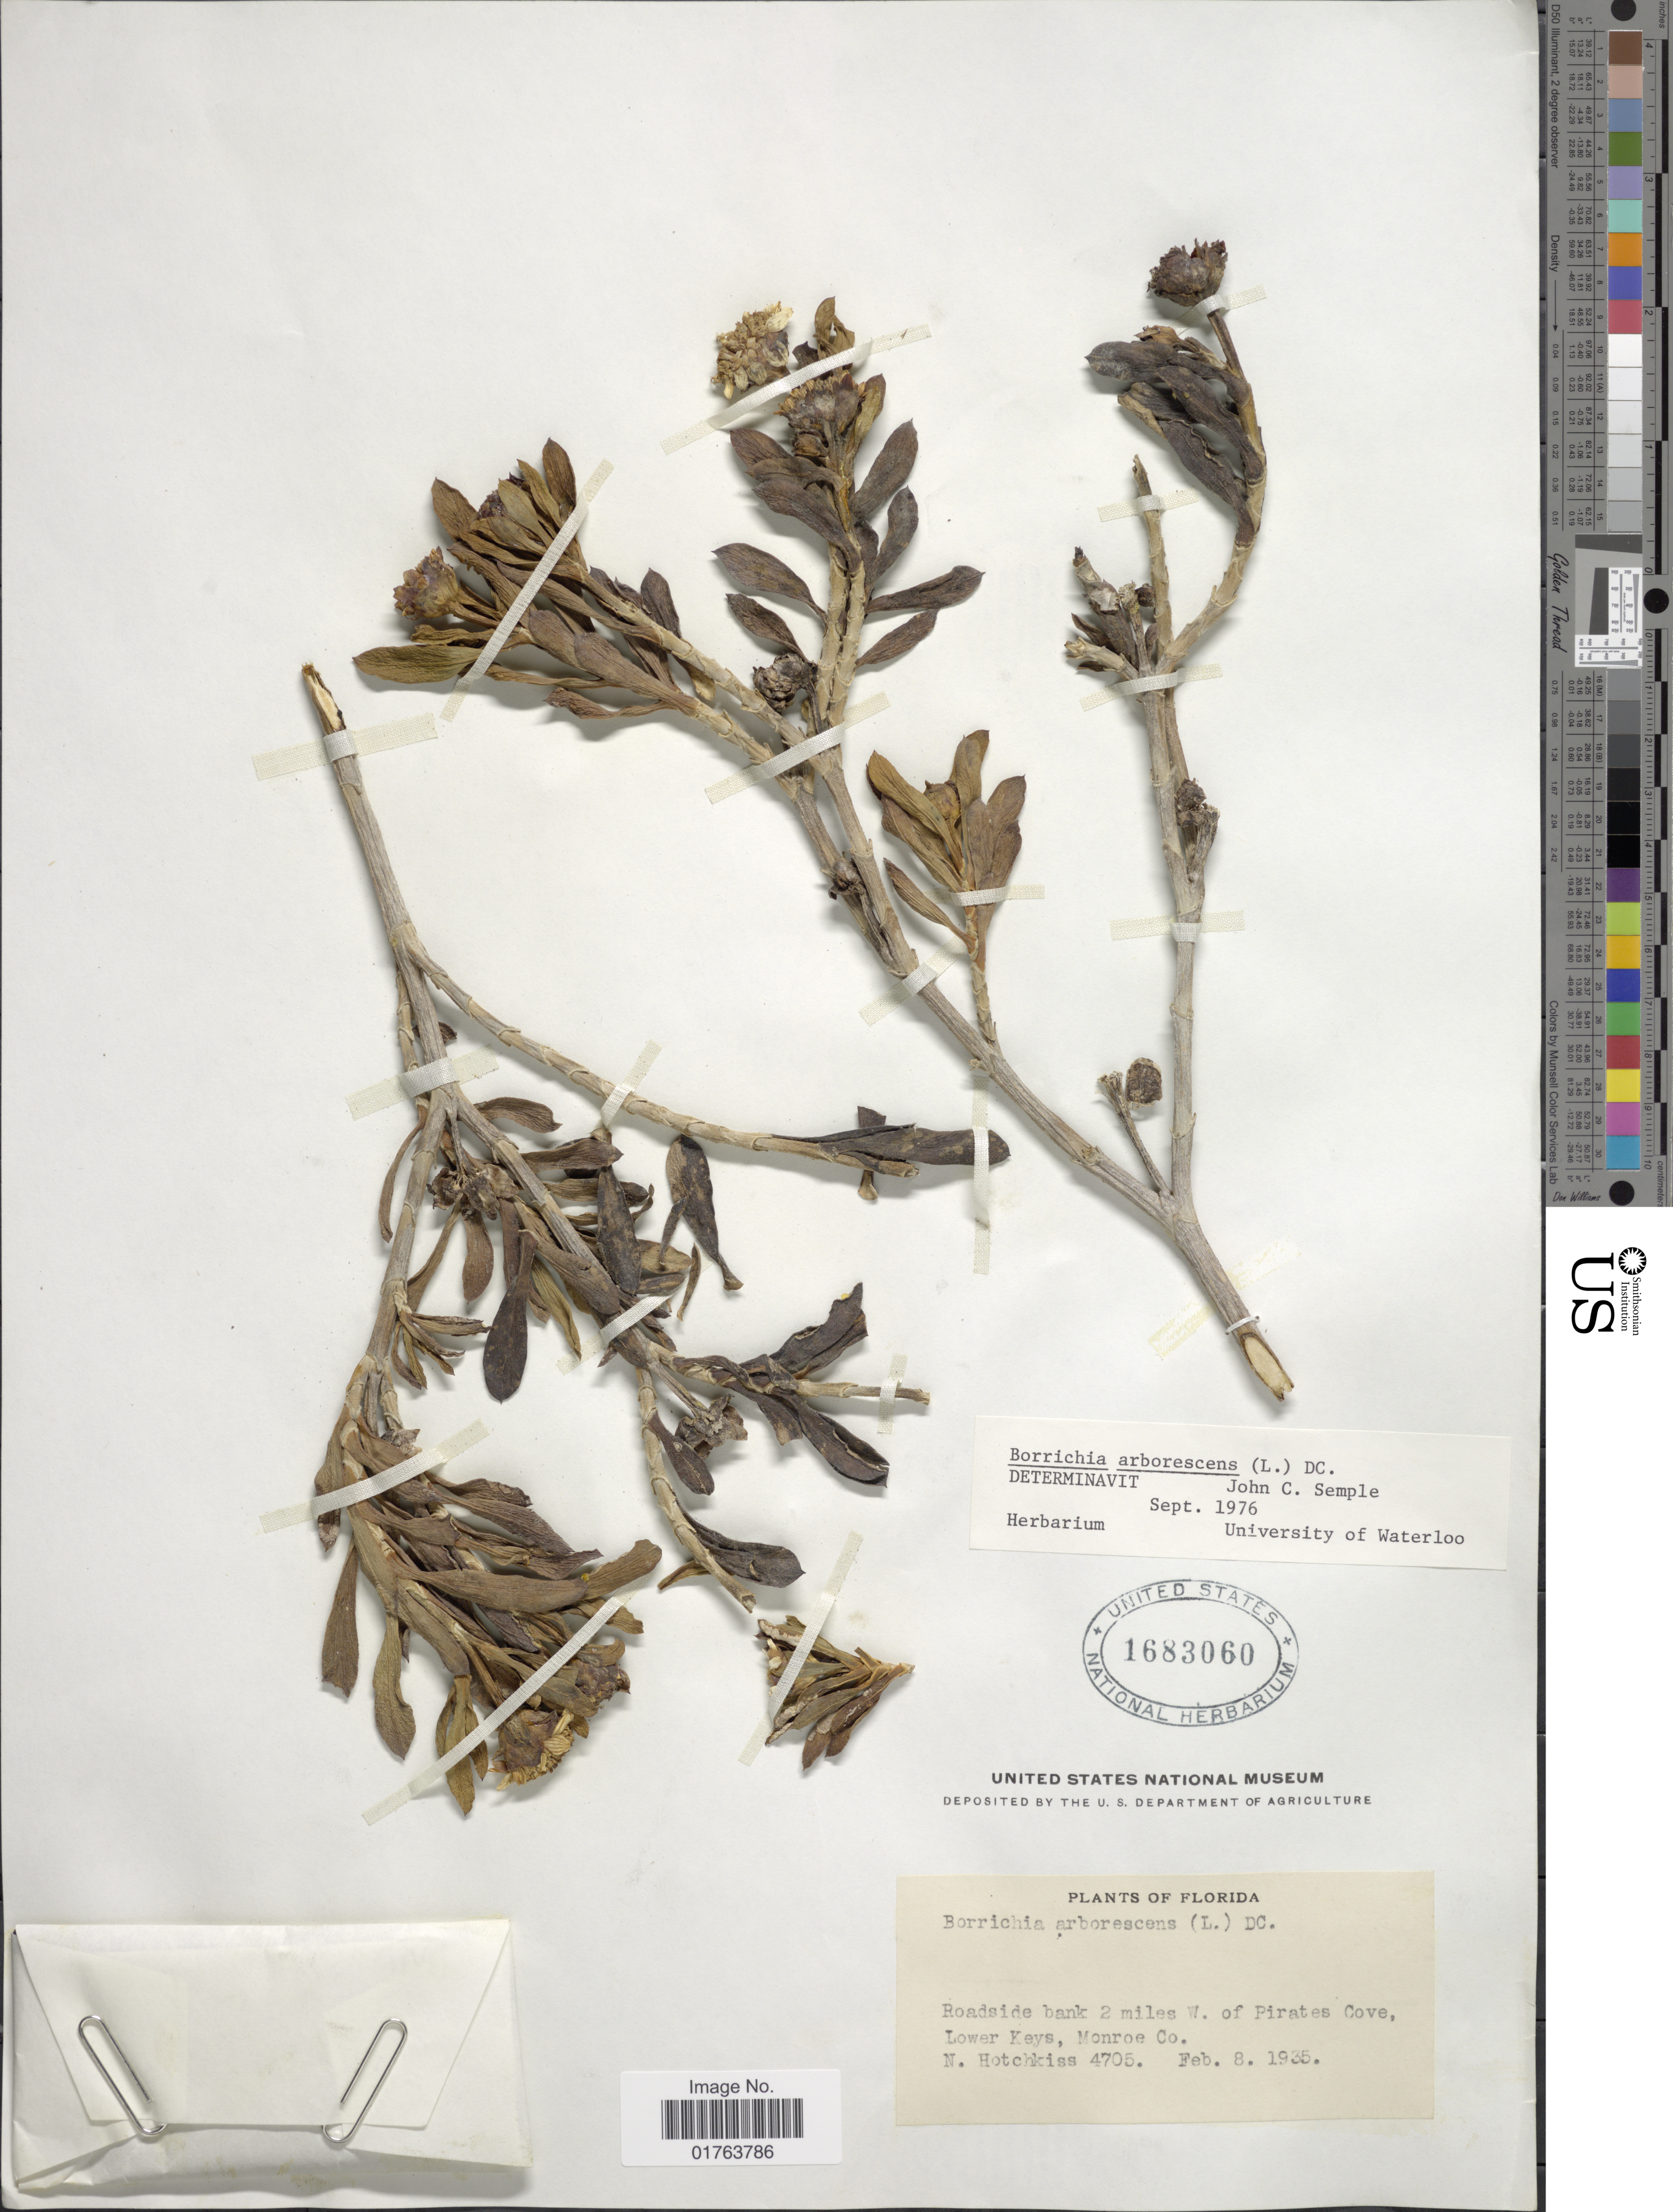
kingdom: Plantae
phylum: Tracheophyta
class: Magnoliopsida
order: Asterales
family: Asteraceae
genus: Borrichia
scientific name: Borrichia arborescens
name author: (L.) DC.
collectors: N. Hotchkiss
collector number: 4705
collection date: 1935-02-08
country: United States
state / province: Florida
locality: Roadside of Bank 2 miles W. of Pirates Cove, Lower Keys, Monroe Co.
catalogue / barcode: US 1683060